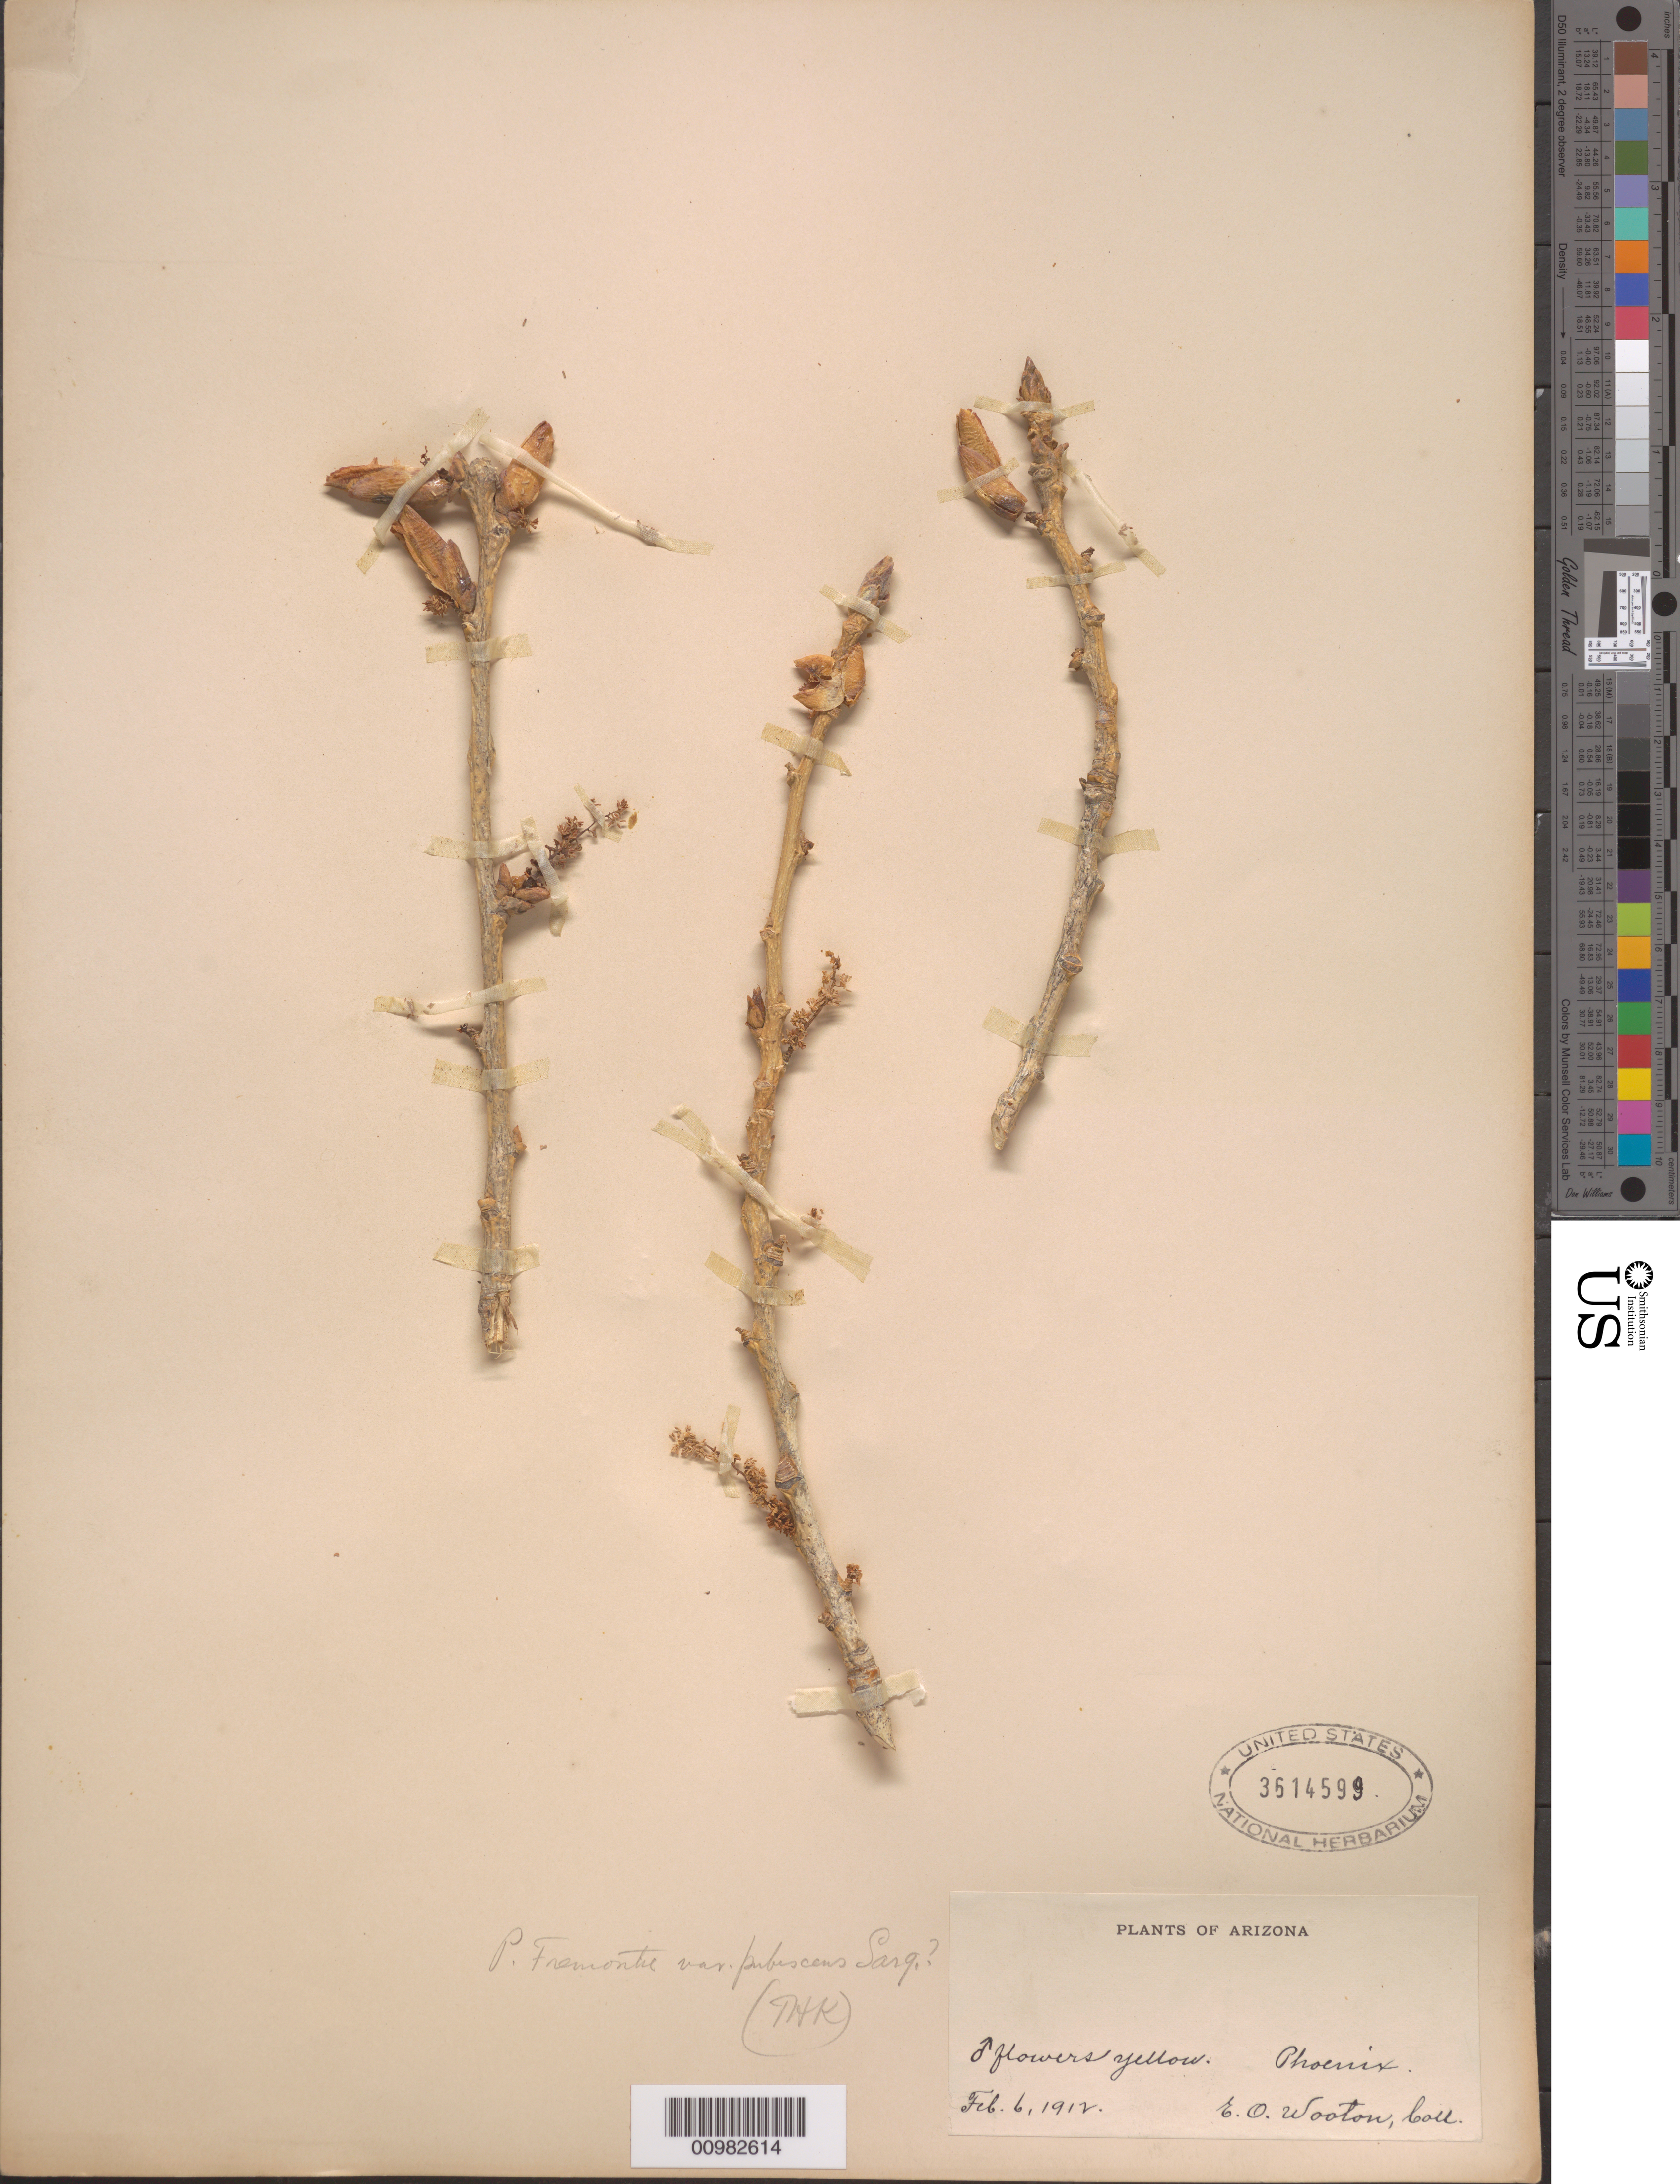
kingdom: Plantae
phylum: Tracheophyta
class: Magnoliopsida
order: Malpighiales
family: Salicaceae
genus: Populus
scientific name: Populus fremontii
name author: S. Watson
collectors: E. O. Wooton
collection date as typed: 06 Feb 1902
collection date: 1902-02-06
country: United States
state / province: Arizona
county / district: Maricopa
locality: Phoenix.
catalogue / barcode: US 3614599